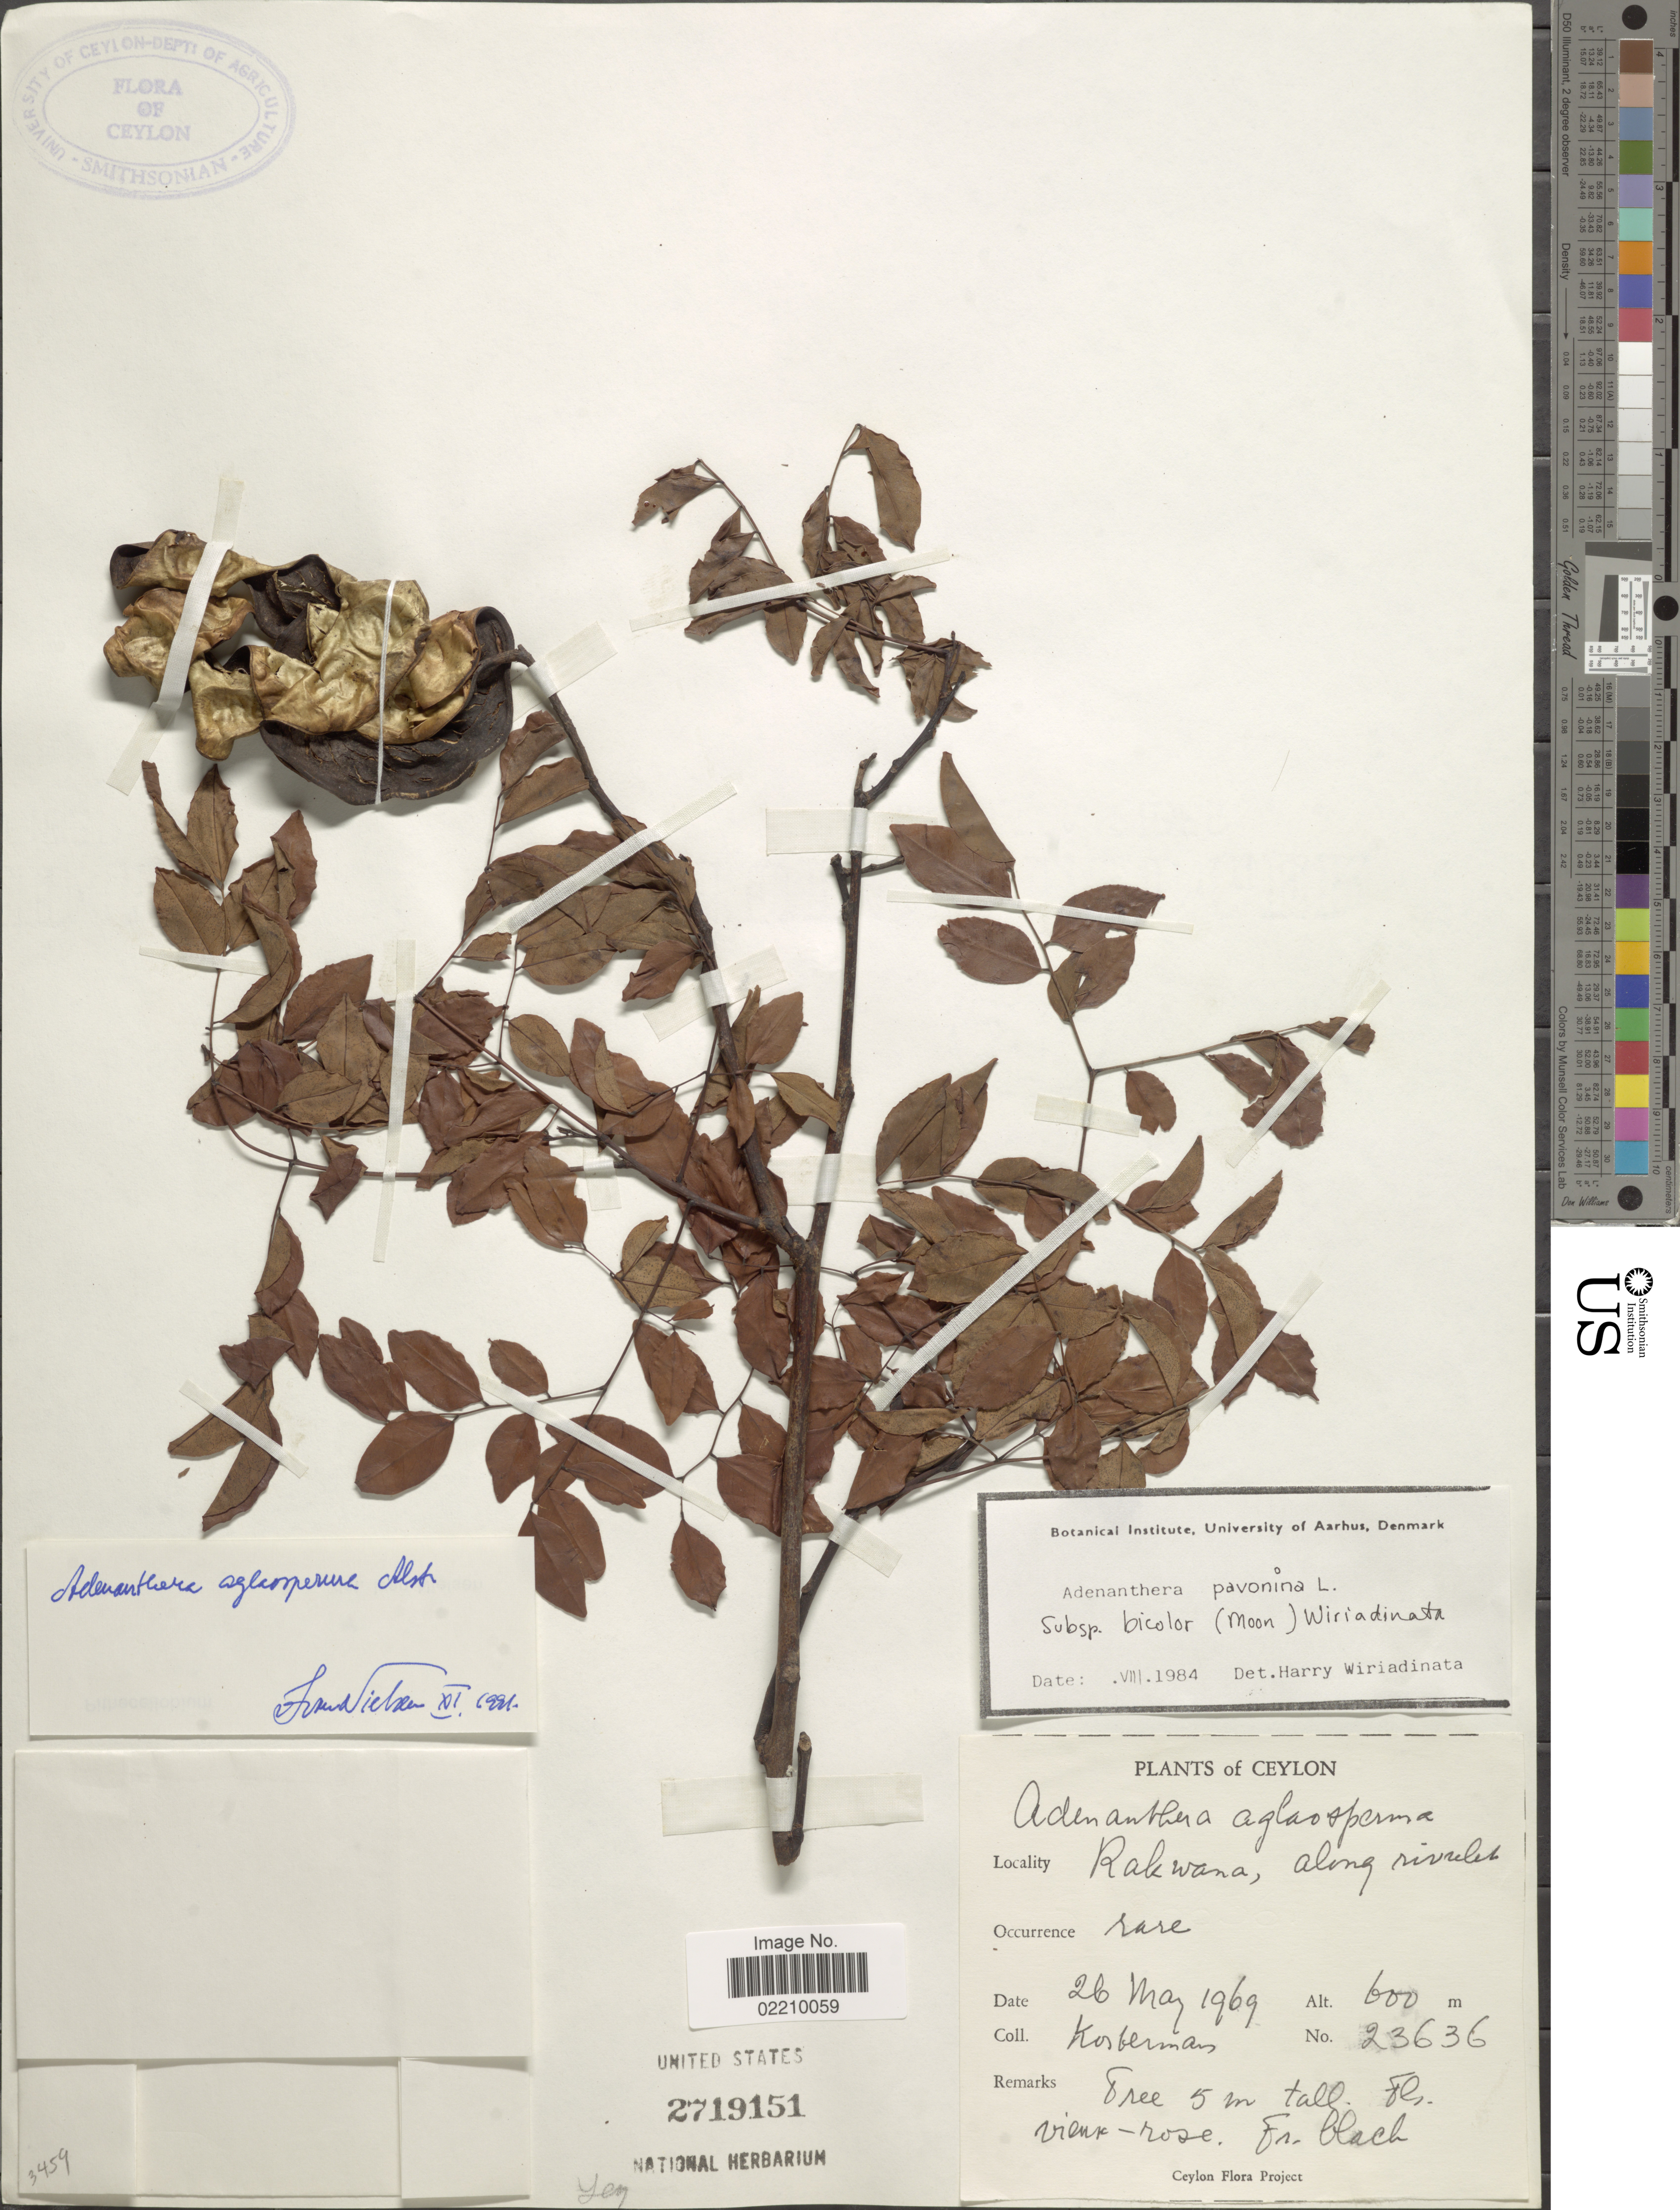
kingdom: Plantae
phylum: Tracheophyta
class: Magnoliopsida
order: Fabales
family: Fabaceae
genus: Adenanthera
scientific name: Adenanthera aglaosperma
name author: Alston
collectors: A. J. G. Kostermans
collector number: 23636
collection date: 1969-03-26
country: Sri Lanka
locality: Ceylon, Rakwana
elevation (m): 600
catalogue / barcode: US 2719151